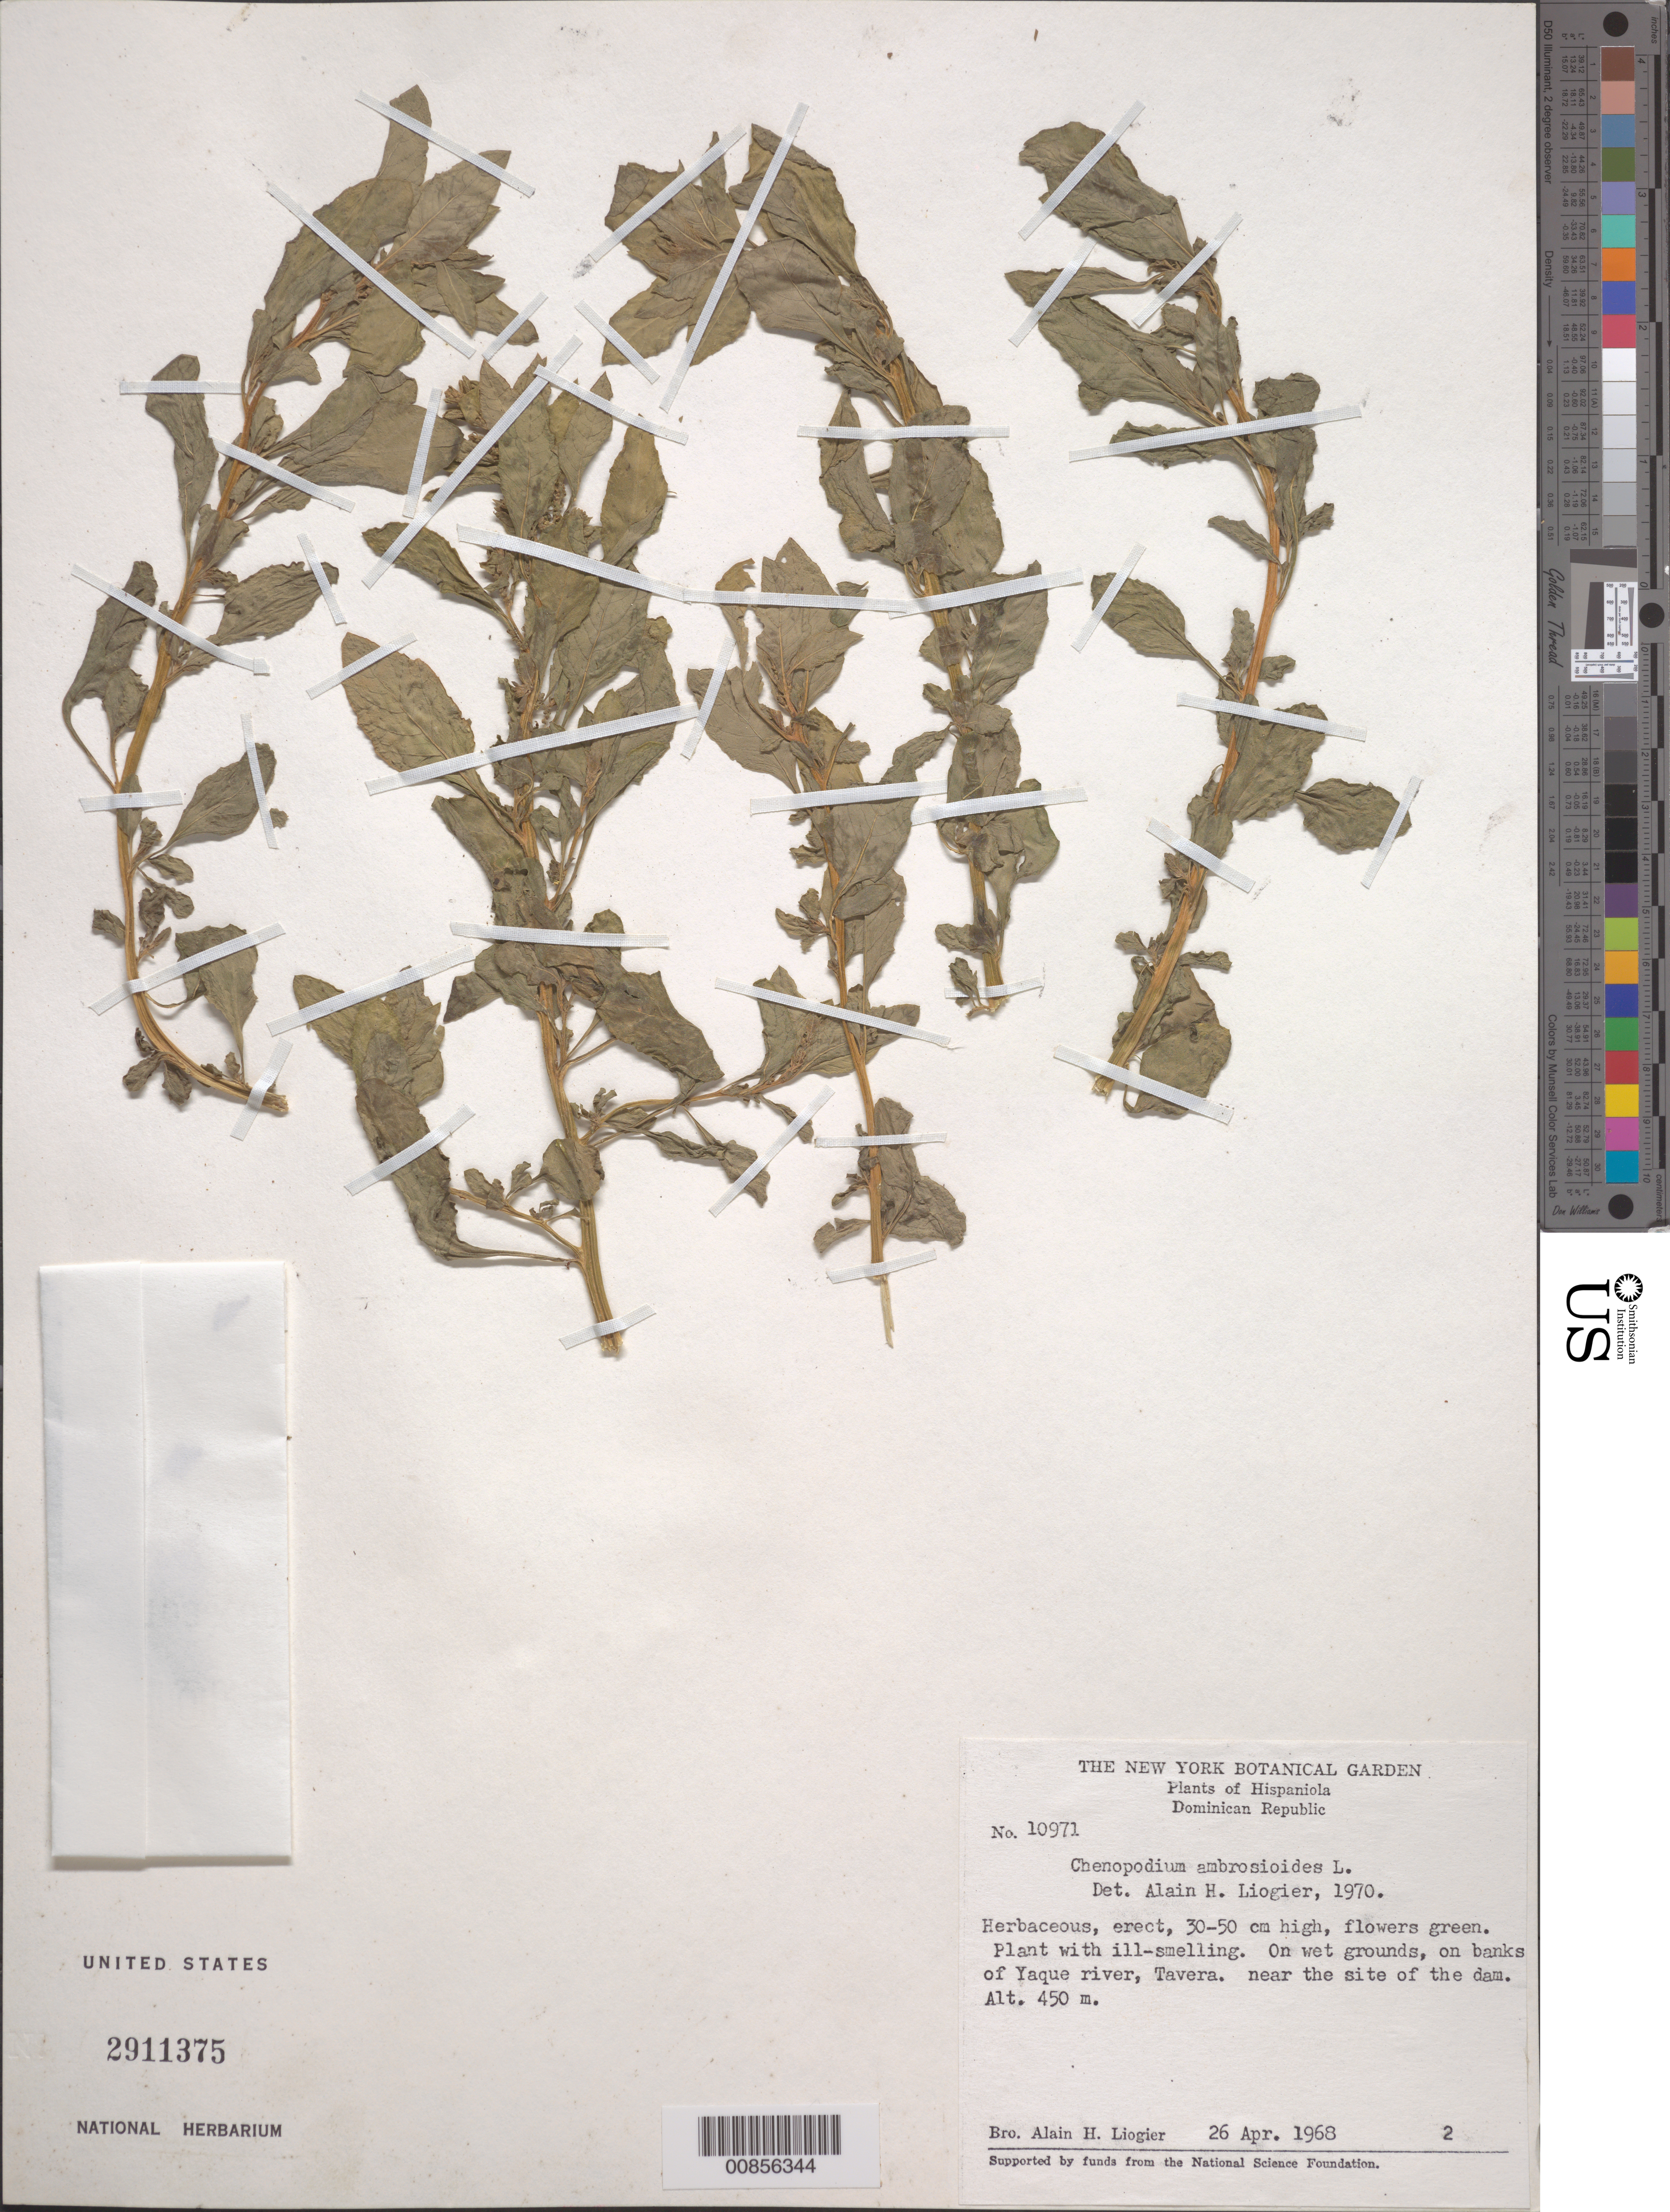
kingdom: Plantae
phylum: Tracheophyta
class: Magnoliopsida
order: Caryophyllales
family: Amaranthaceae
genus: Chenopodium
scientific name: Chenopodium ambrosioides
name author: L.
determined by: Liogier, Alain H.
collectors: A. H. Liogier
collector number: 10971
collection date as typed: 26 Apr 1968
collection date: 1968-04-26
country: Dominican Republic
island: Hispaniola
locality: On banks of Yaque river, Tavera. Near the site of the dam.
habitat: On wet grounds, on banks of river.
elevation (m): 450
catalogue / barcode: US 2911375